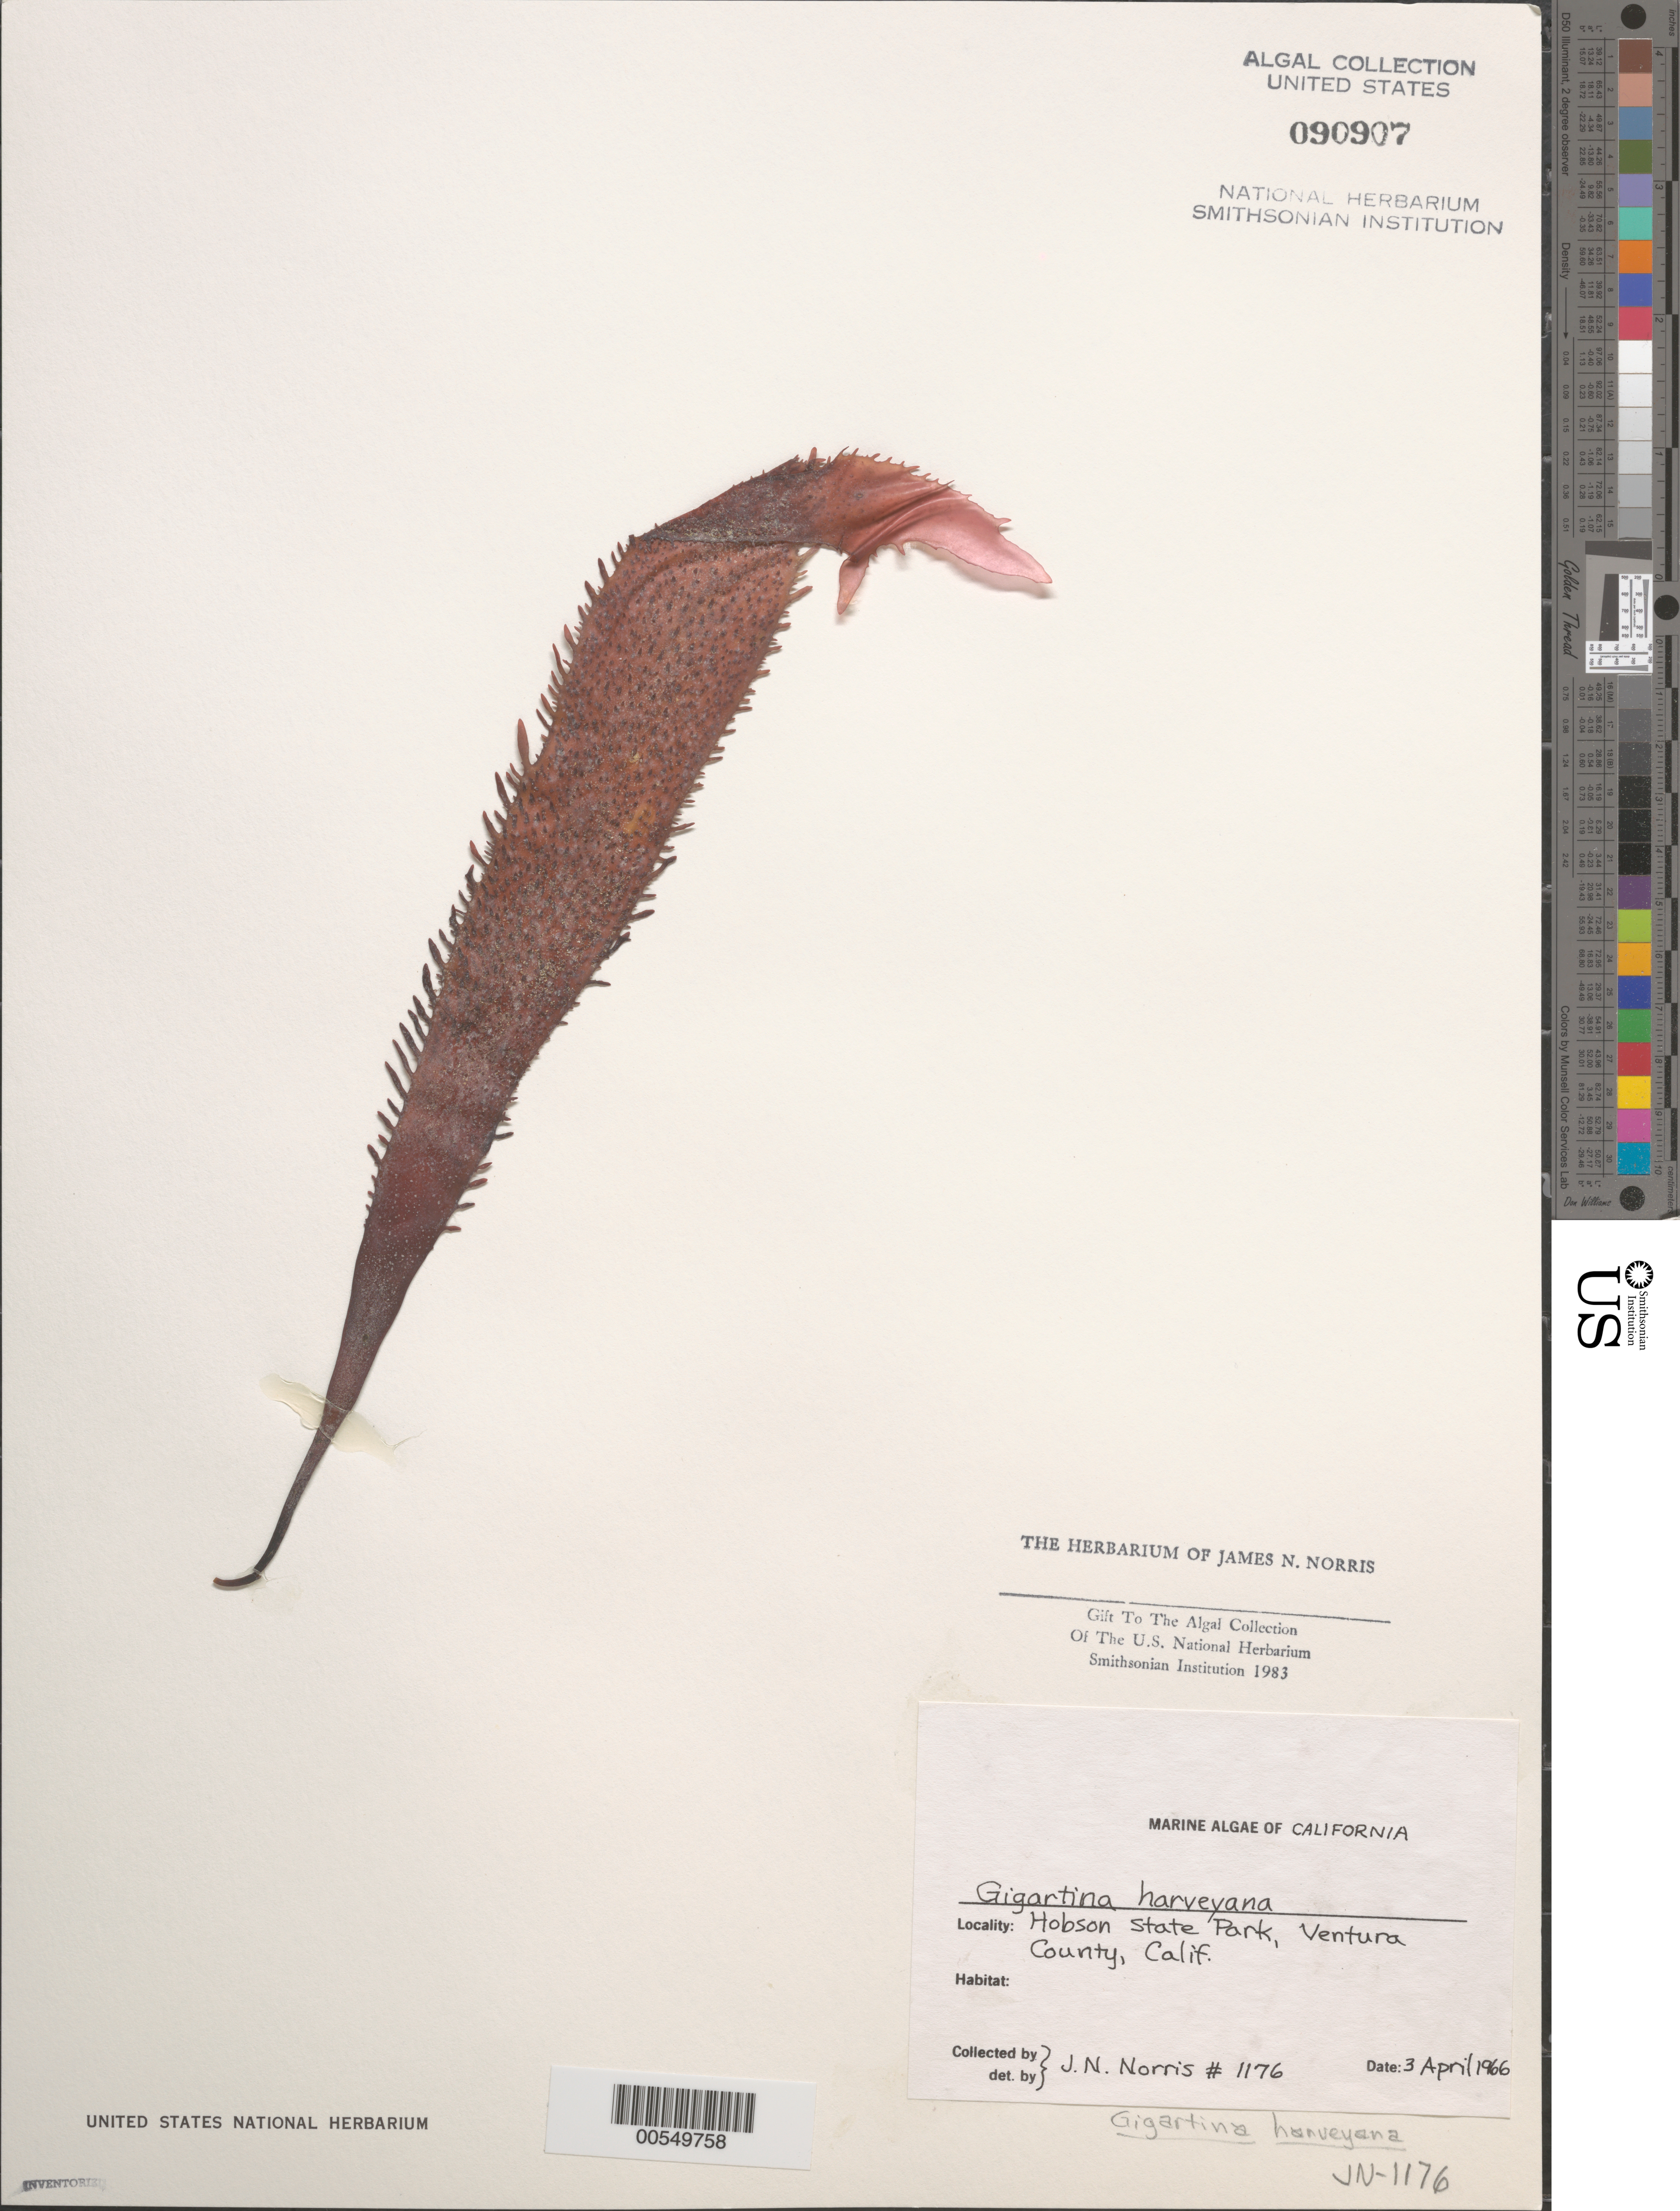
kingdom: Plantae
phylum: Rhodophyta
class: Florideophyceae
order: Gigartinales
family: Gigartinaceae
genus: Chondracanthus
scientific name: Chondracanthus harveyanus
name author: (Kütz.) Guiry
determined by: Algae name updating Project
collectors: J. N. Norris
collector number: JN-1176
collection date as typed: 03 Apr 1966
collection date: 1966-04-03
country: United States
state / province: California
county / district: Ventura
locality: Hobson State Park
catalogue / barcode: US 90907